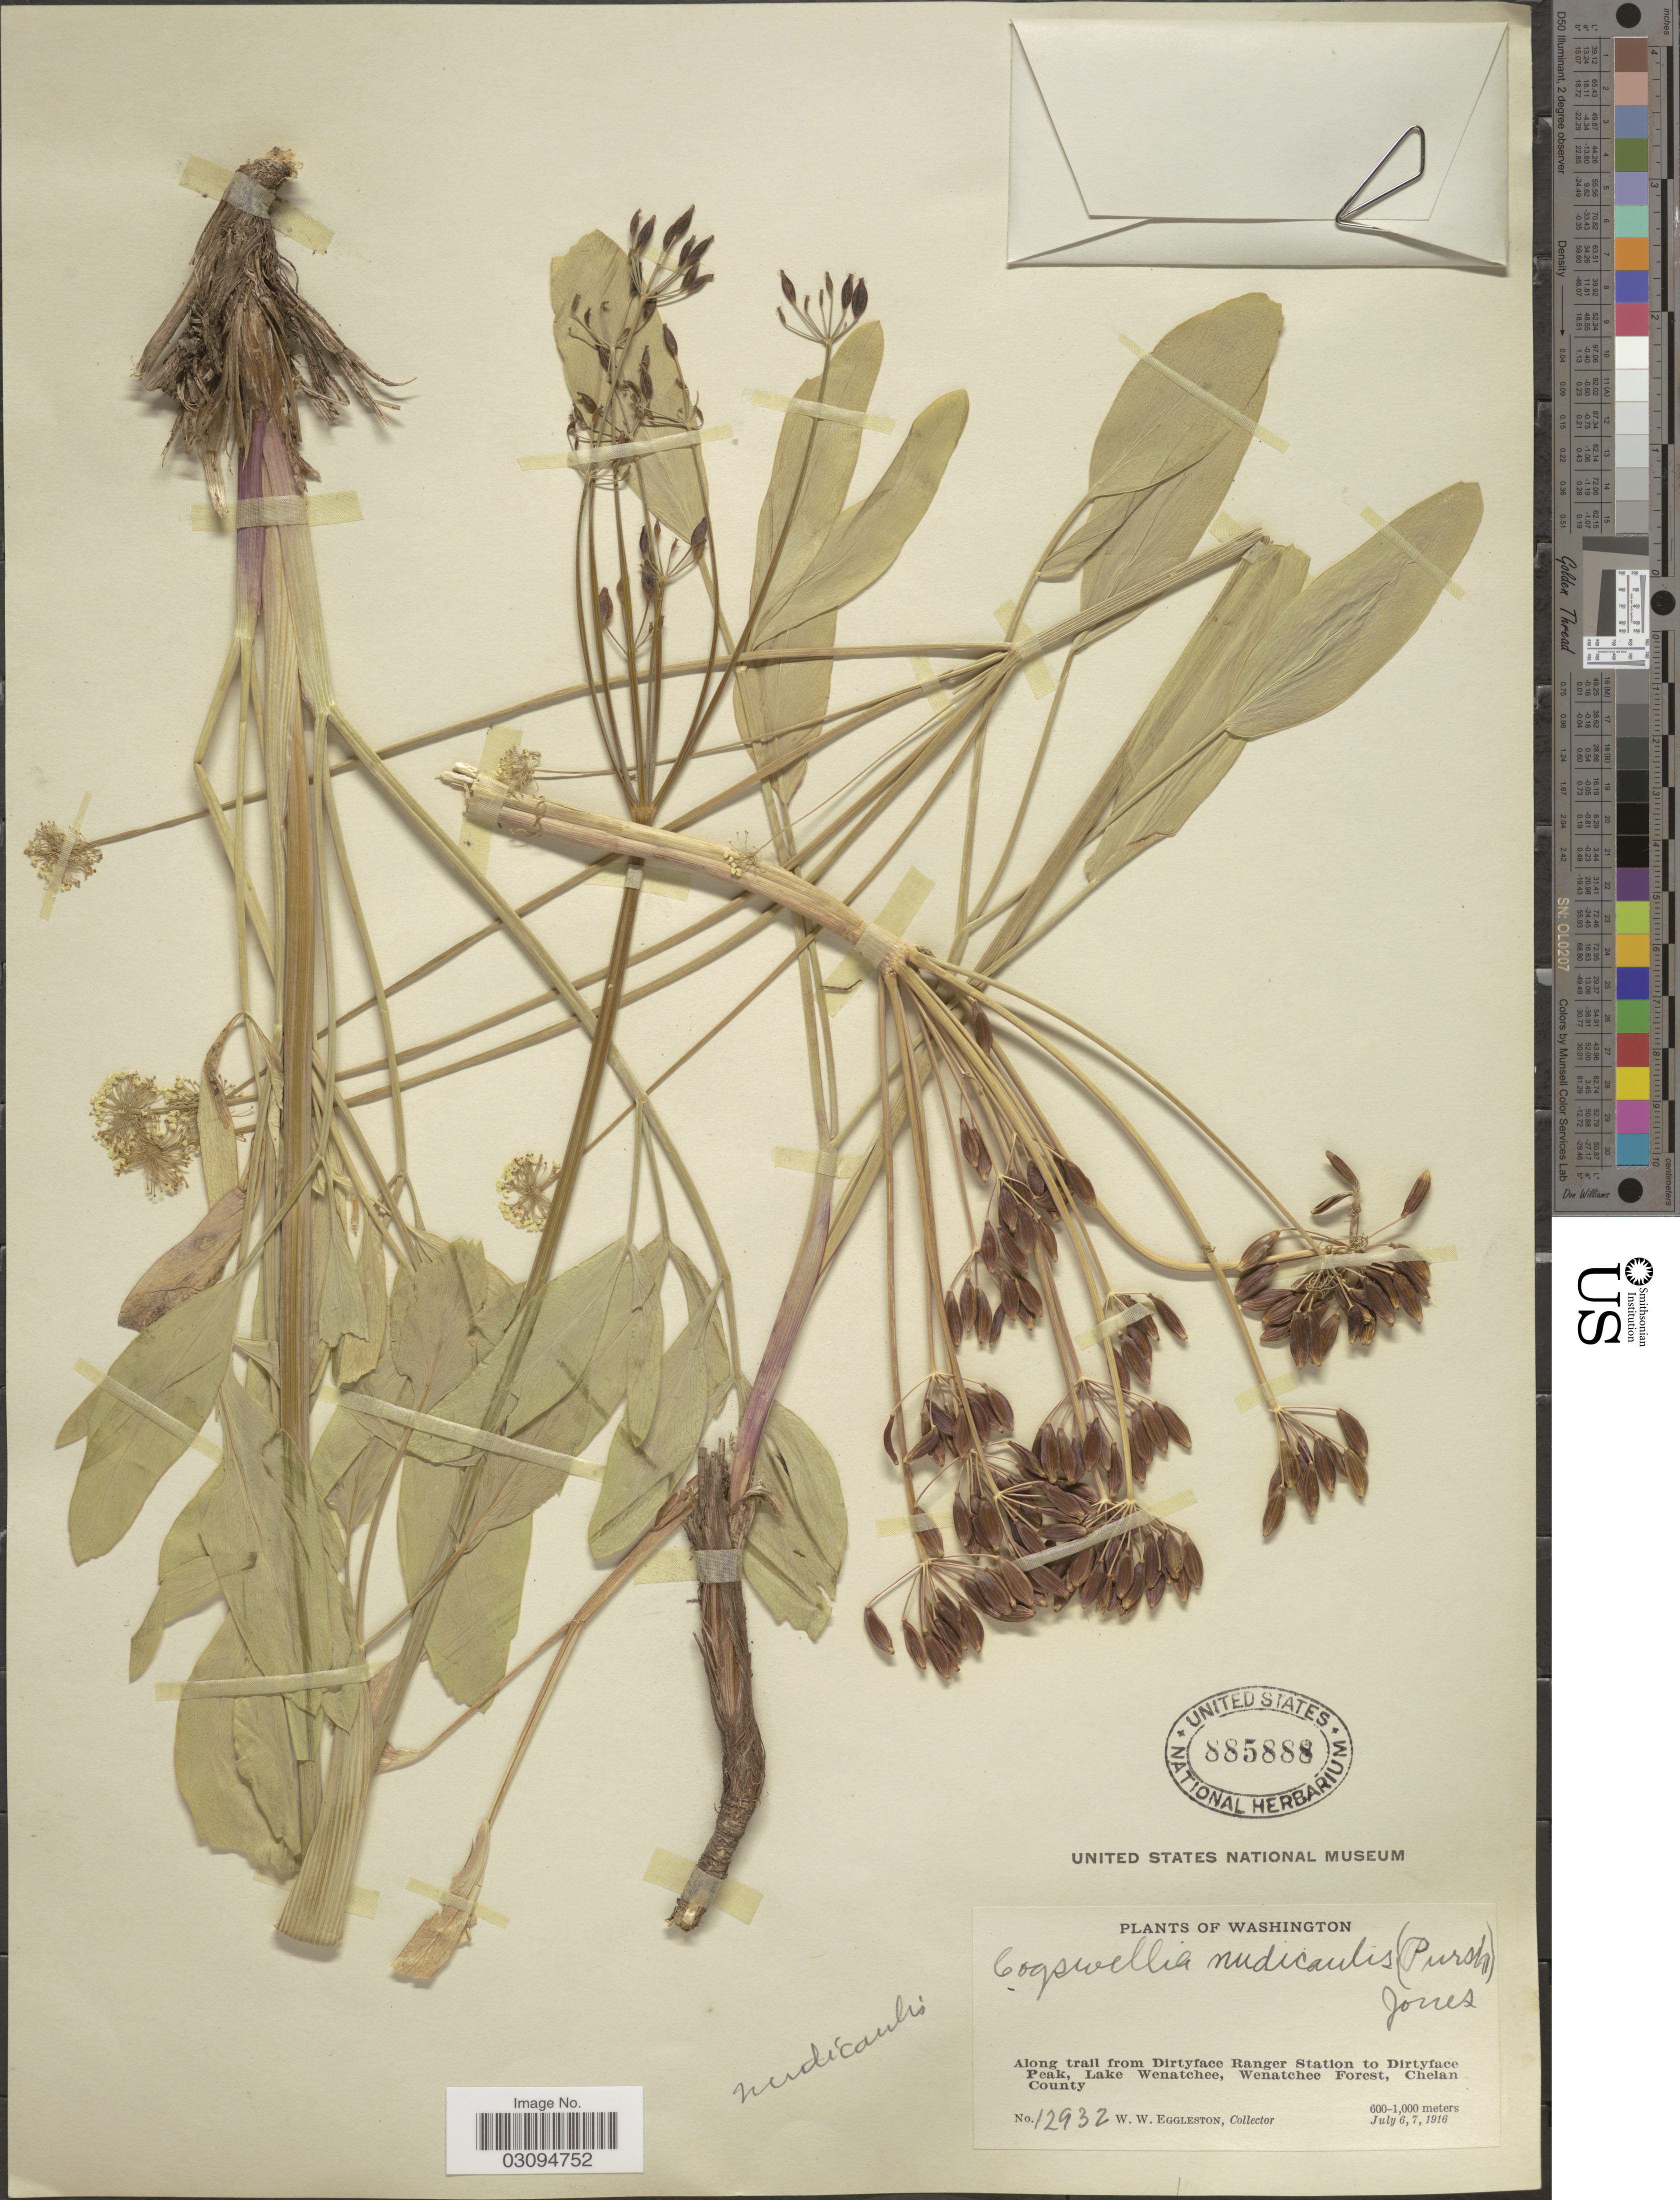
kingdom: Plantae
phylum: Tracheophyta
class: Magnoliopsida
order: Apiales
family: Apiaceae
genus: Lomatium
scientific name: Lomatium nudicaule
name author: (Pursh) J.M. Coult. & Rose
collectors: W. W. Eggleston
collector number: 12932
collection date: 1916-07-06/1916-07-07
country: United States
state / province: Washington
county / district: Chelan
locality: Along trail from Dirtyface Ranger Station to Dirtyface Peak, Lake Wenatchee, Wenatchee Forest, Chelan County.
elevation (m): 600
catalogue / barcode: US 885888